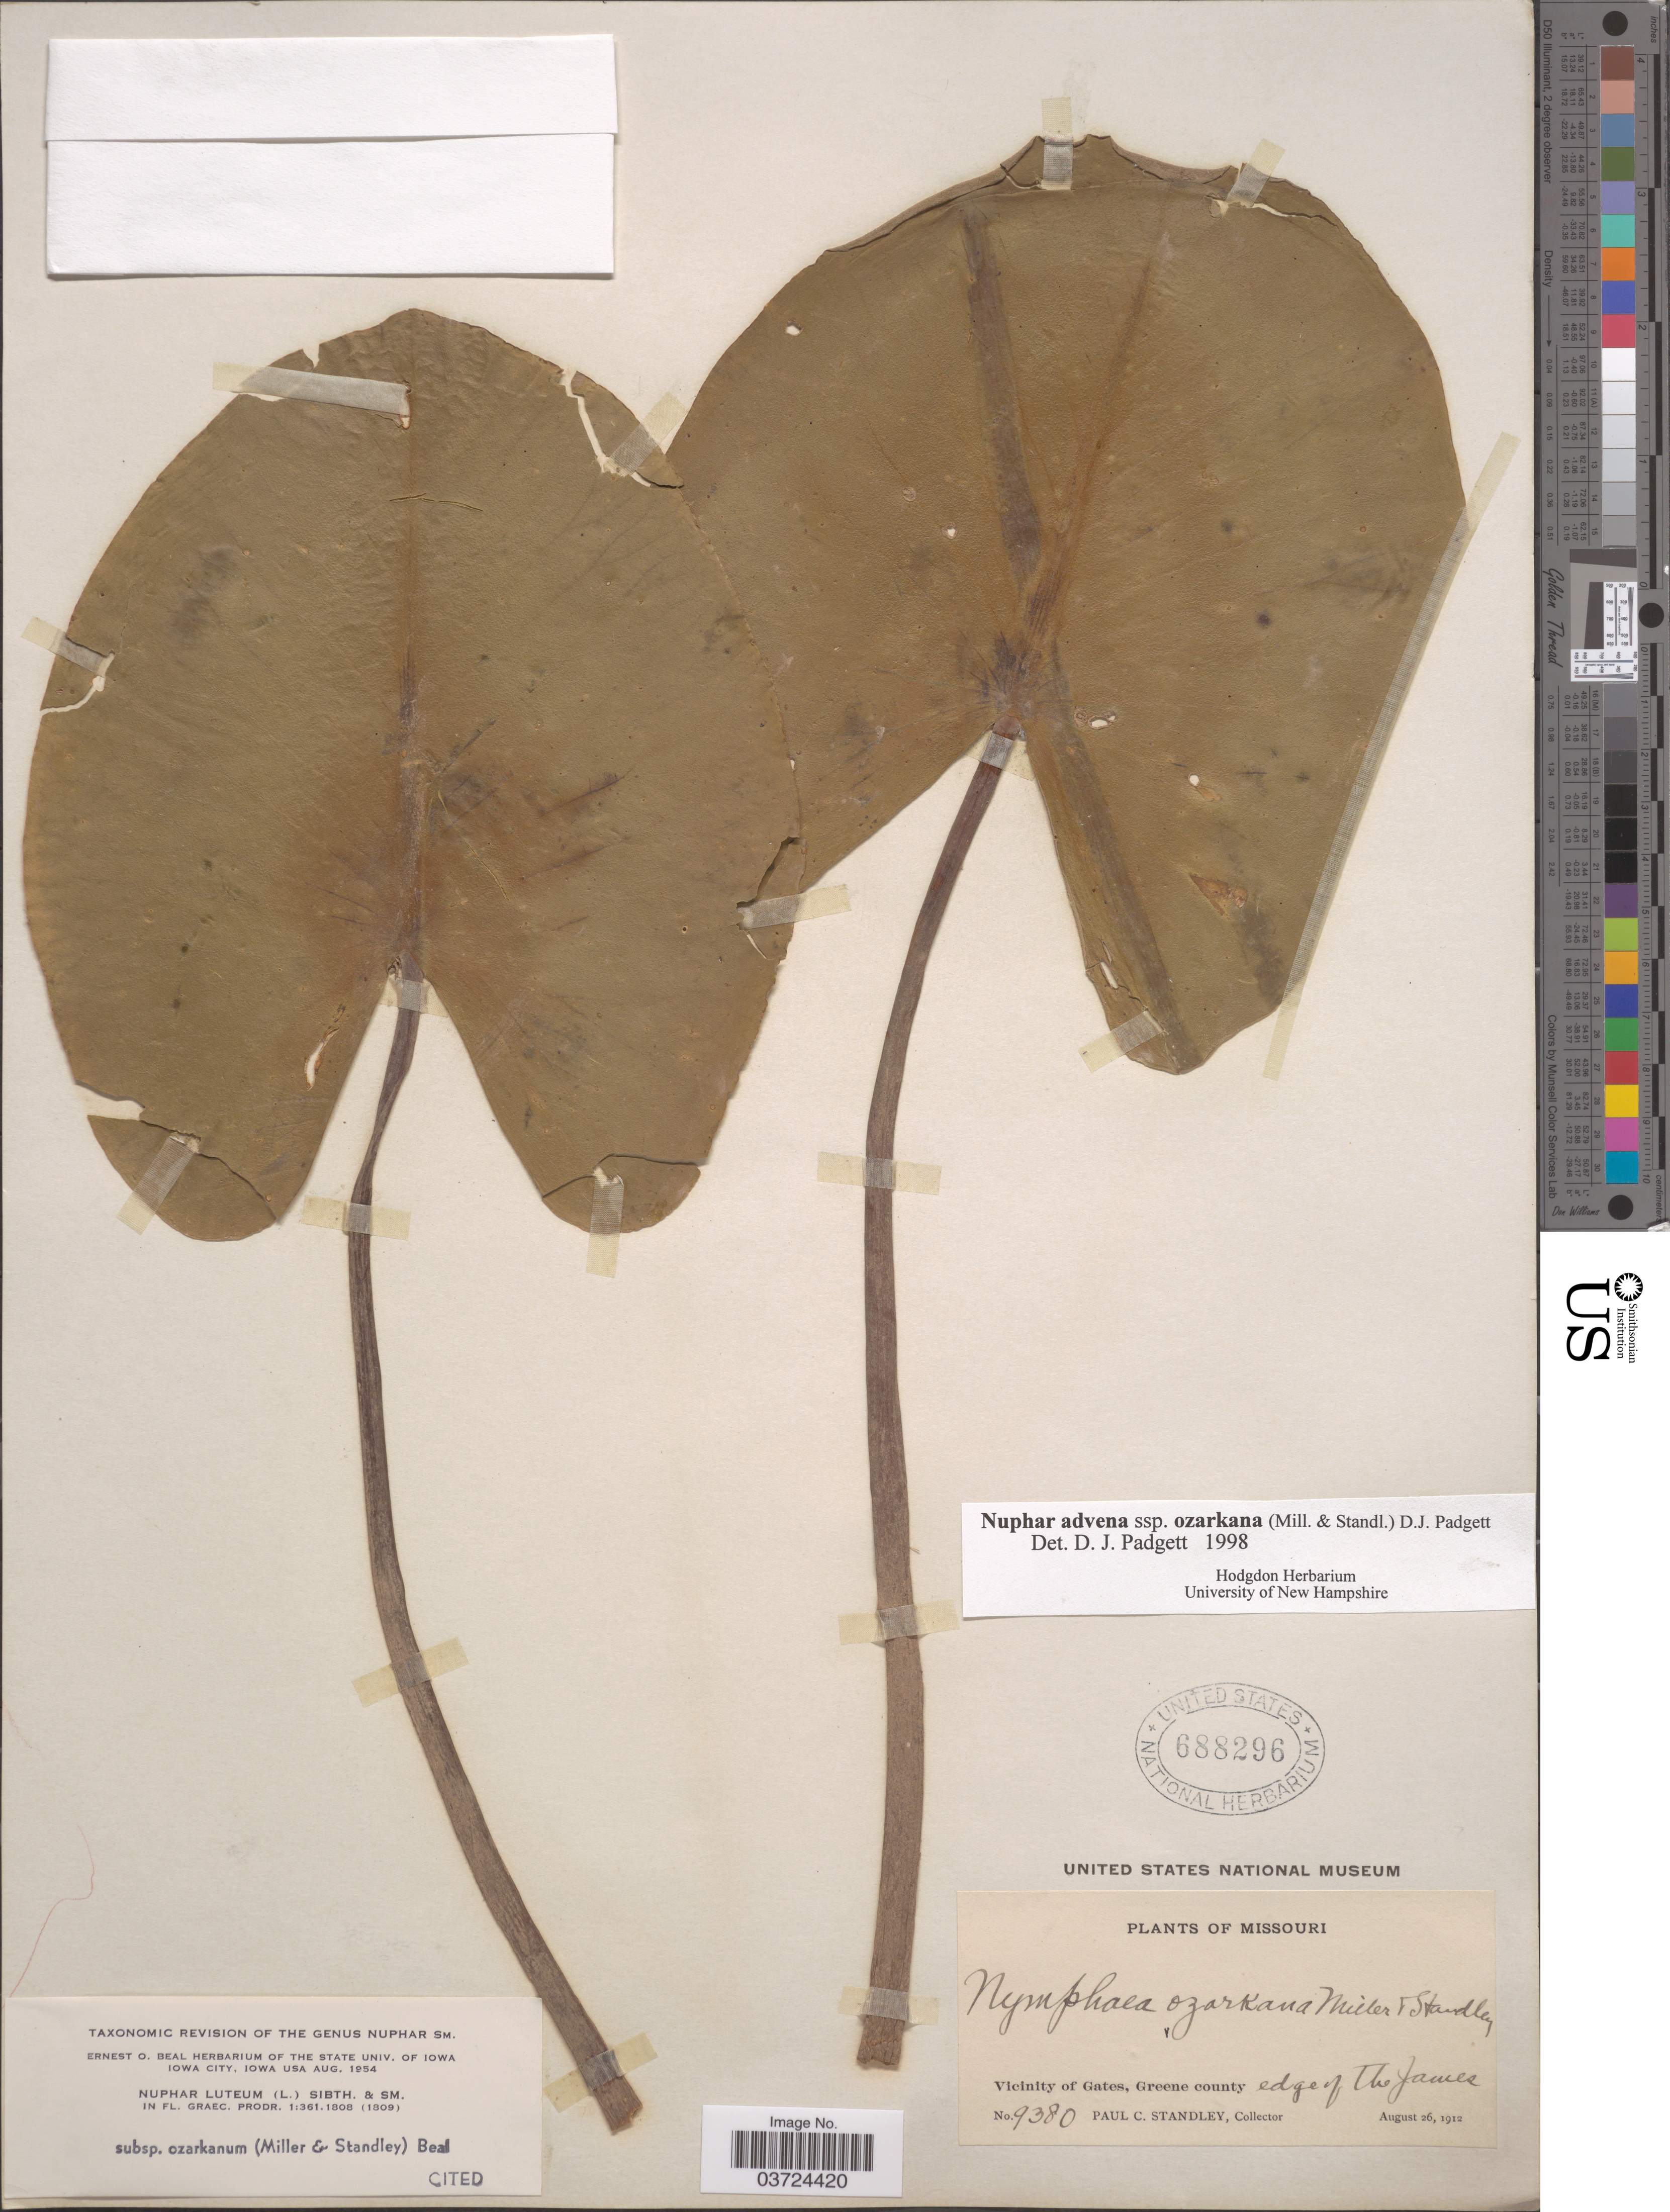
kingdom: Plantae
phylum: Tracheophyta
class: Magnoliopsida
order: Nymphaeales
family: Nymphaeaceae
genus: Nuphar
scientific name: Nuphar advena subsp. ozarkana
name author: (G.S. Mill. & Standl.) Padgett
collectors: P. C. Standley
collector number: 9380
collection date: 1912-08-26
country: United States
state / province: Missouri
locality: Vicinity of Gates, Greene county. Edge of the James.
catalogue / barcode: US 688296